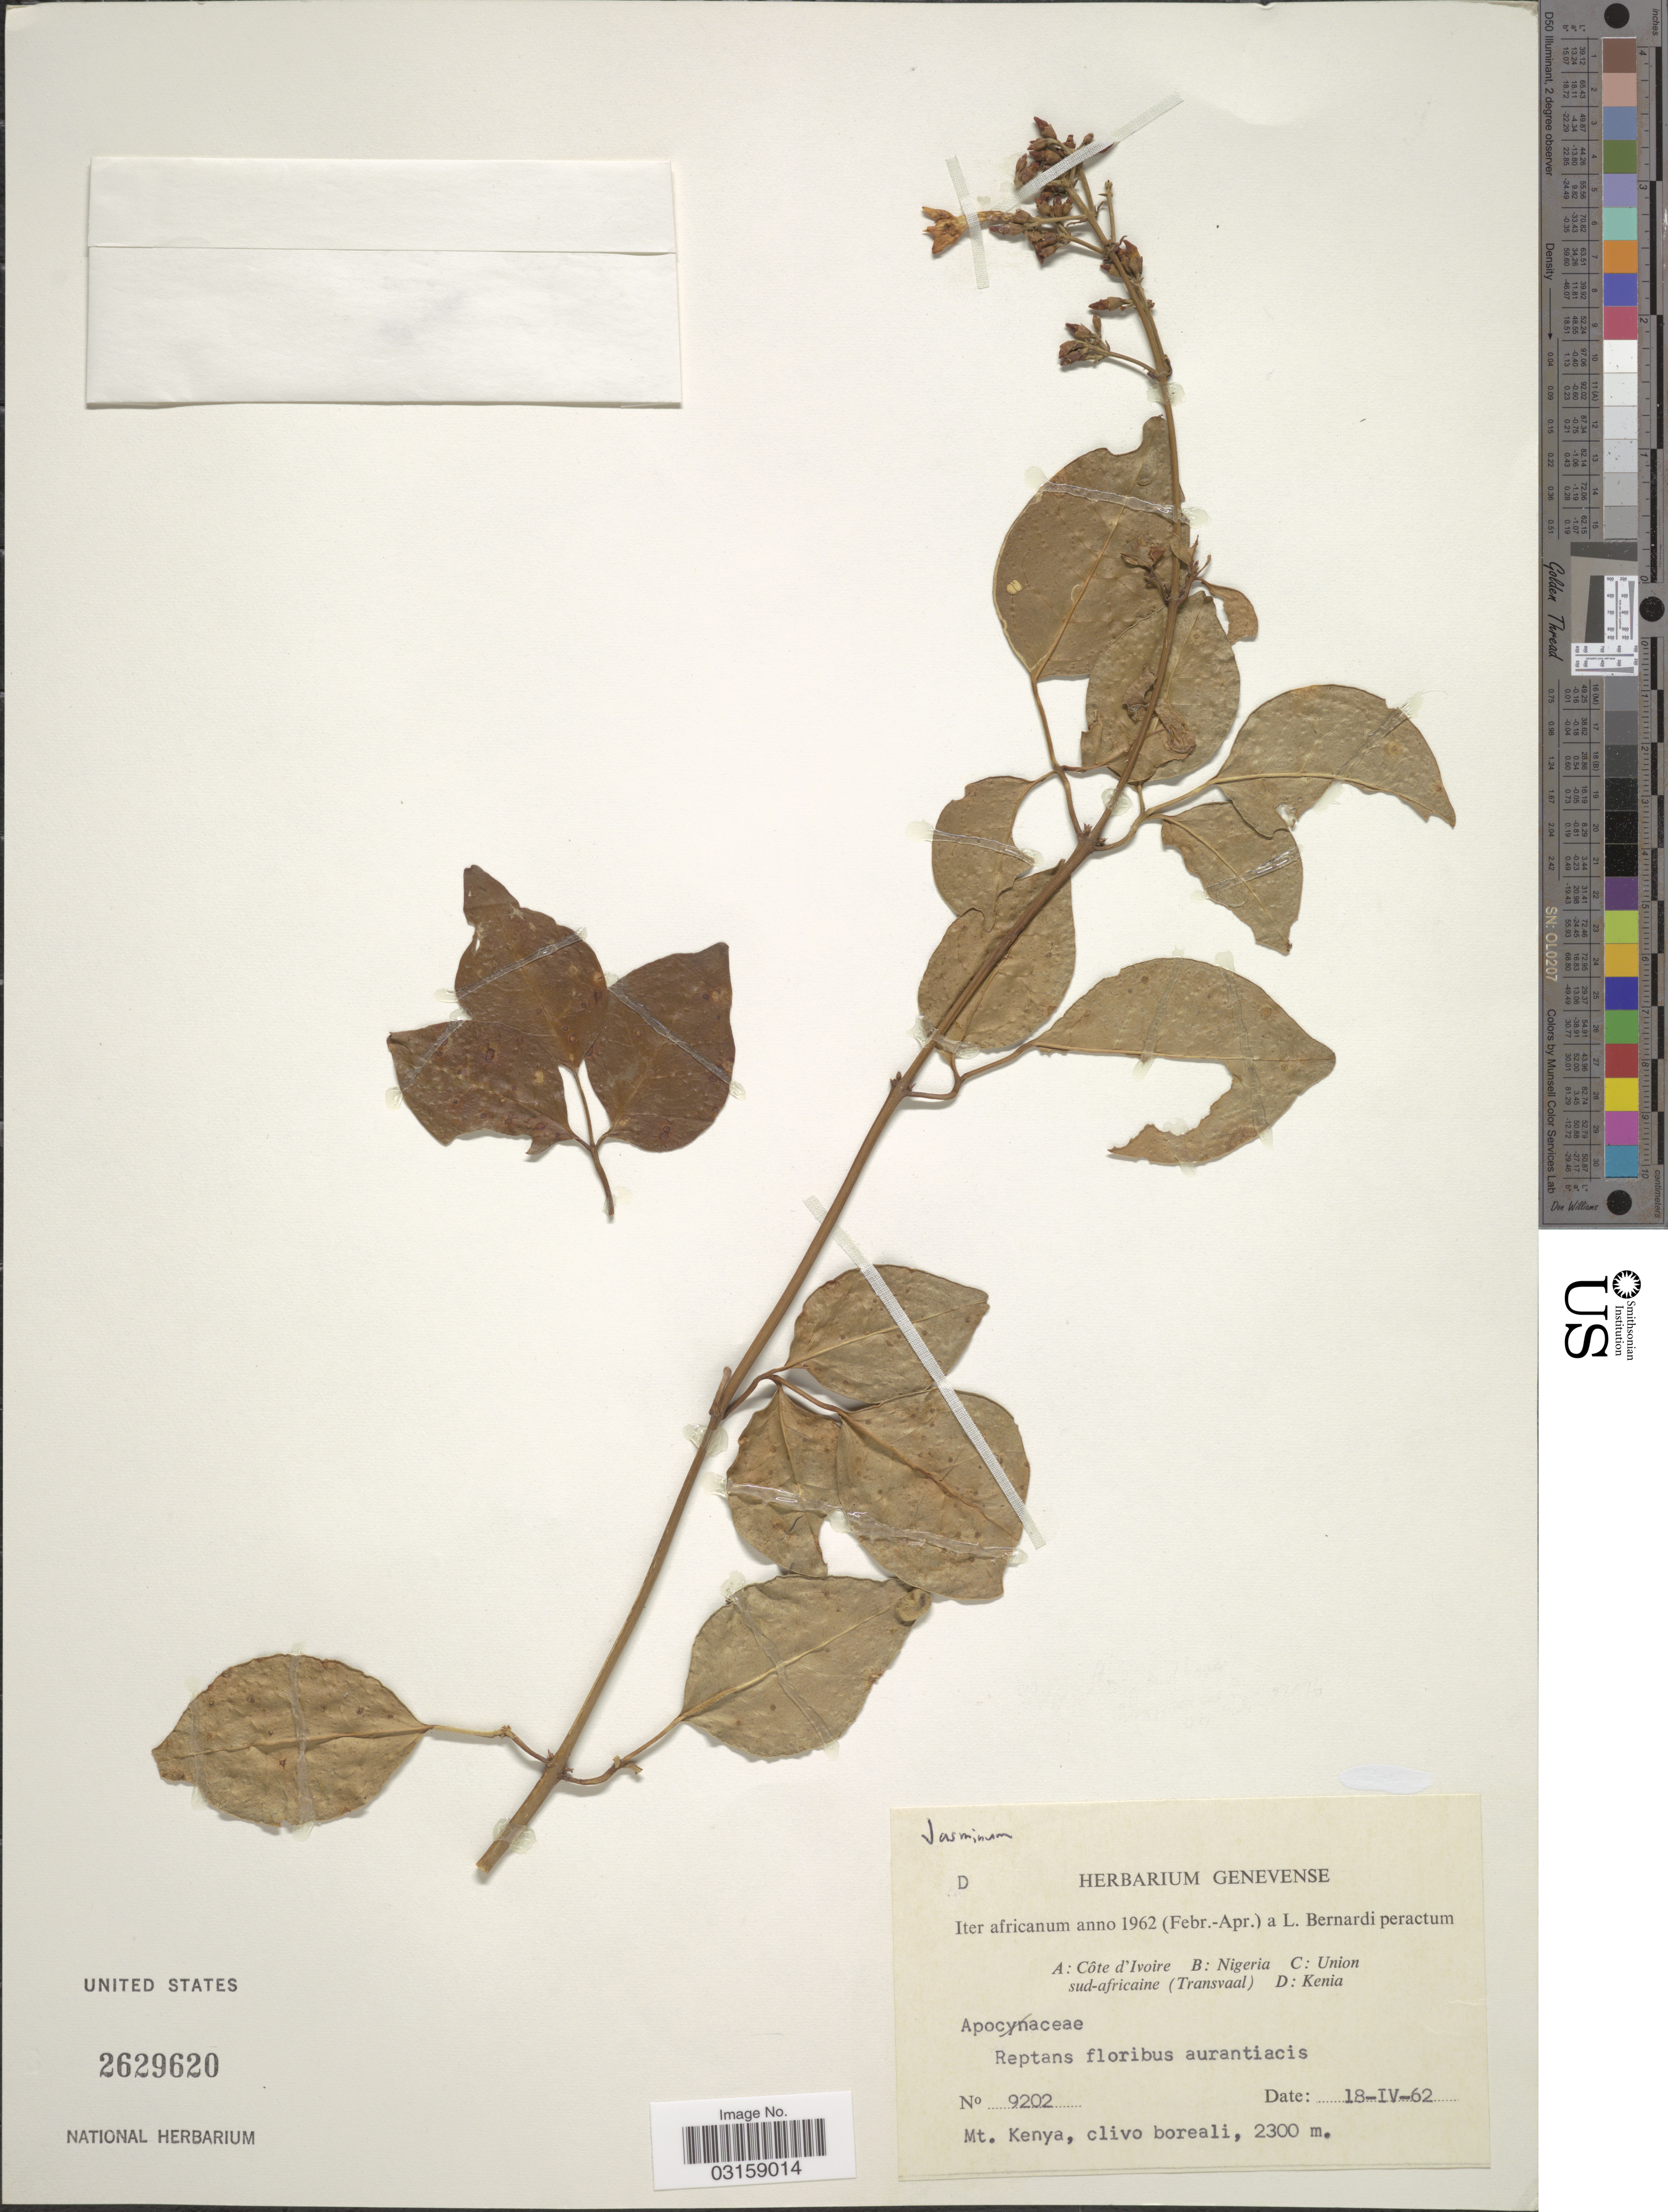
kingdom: Plantae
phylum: Tracheophyta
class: Magnoliopsida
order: Lamiales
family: Oleaceae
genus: Jasminum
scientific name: Jasminum sp.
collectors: L. Bernardi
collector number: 9202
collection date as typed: Transcribed d/m/y: 18/4/62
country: Kenya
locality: Kenia. Mt. Kenya, clivo boreali.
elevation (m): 2300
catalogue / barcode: US 2629620